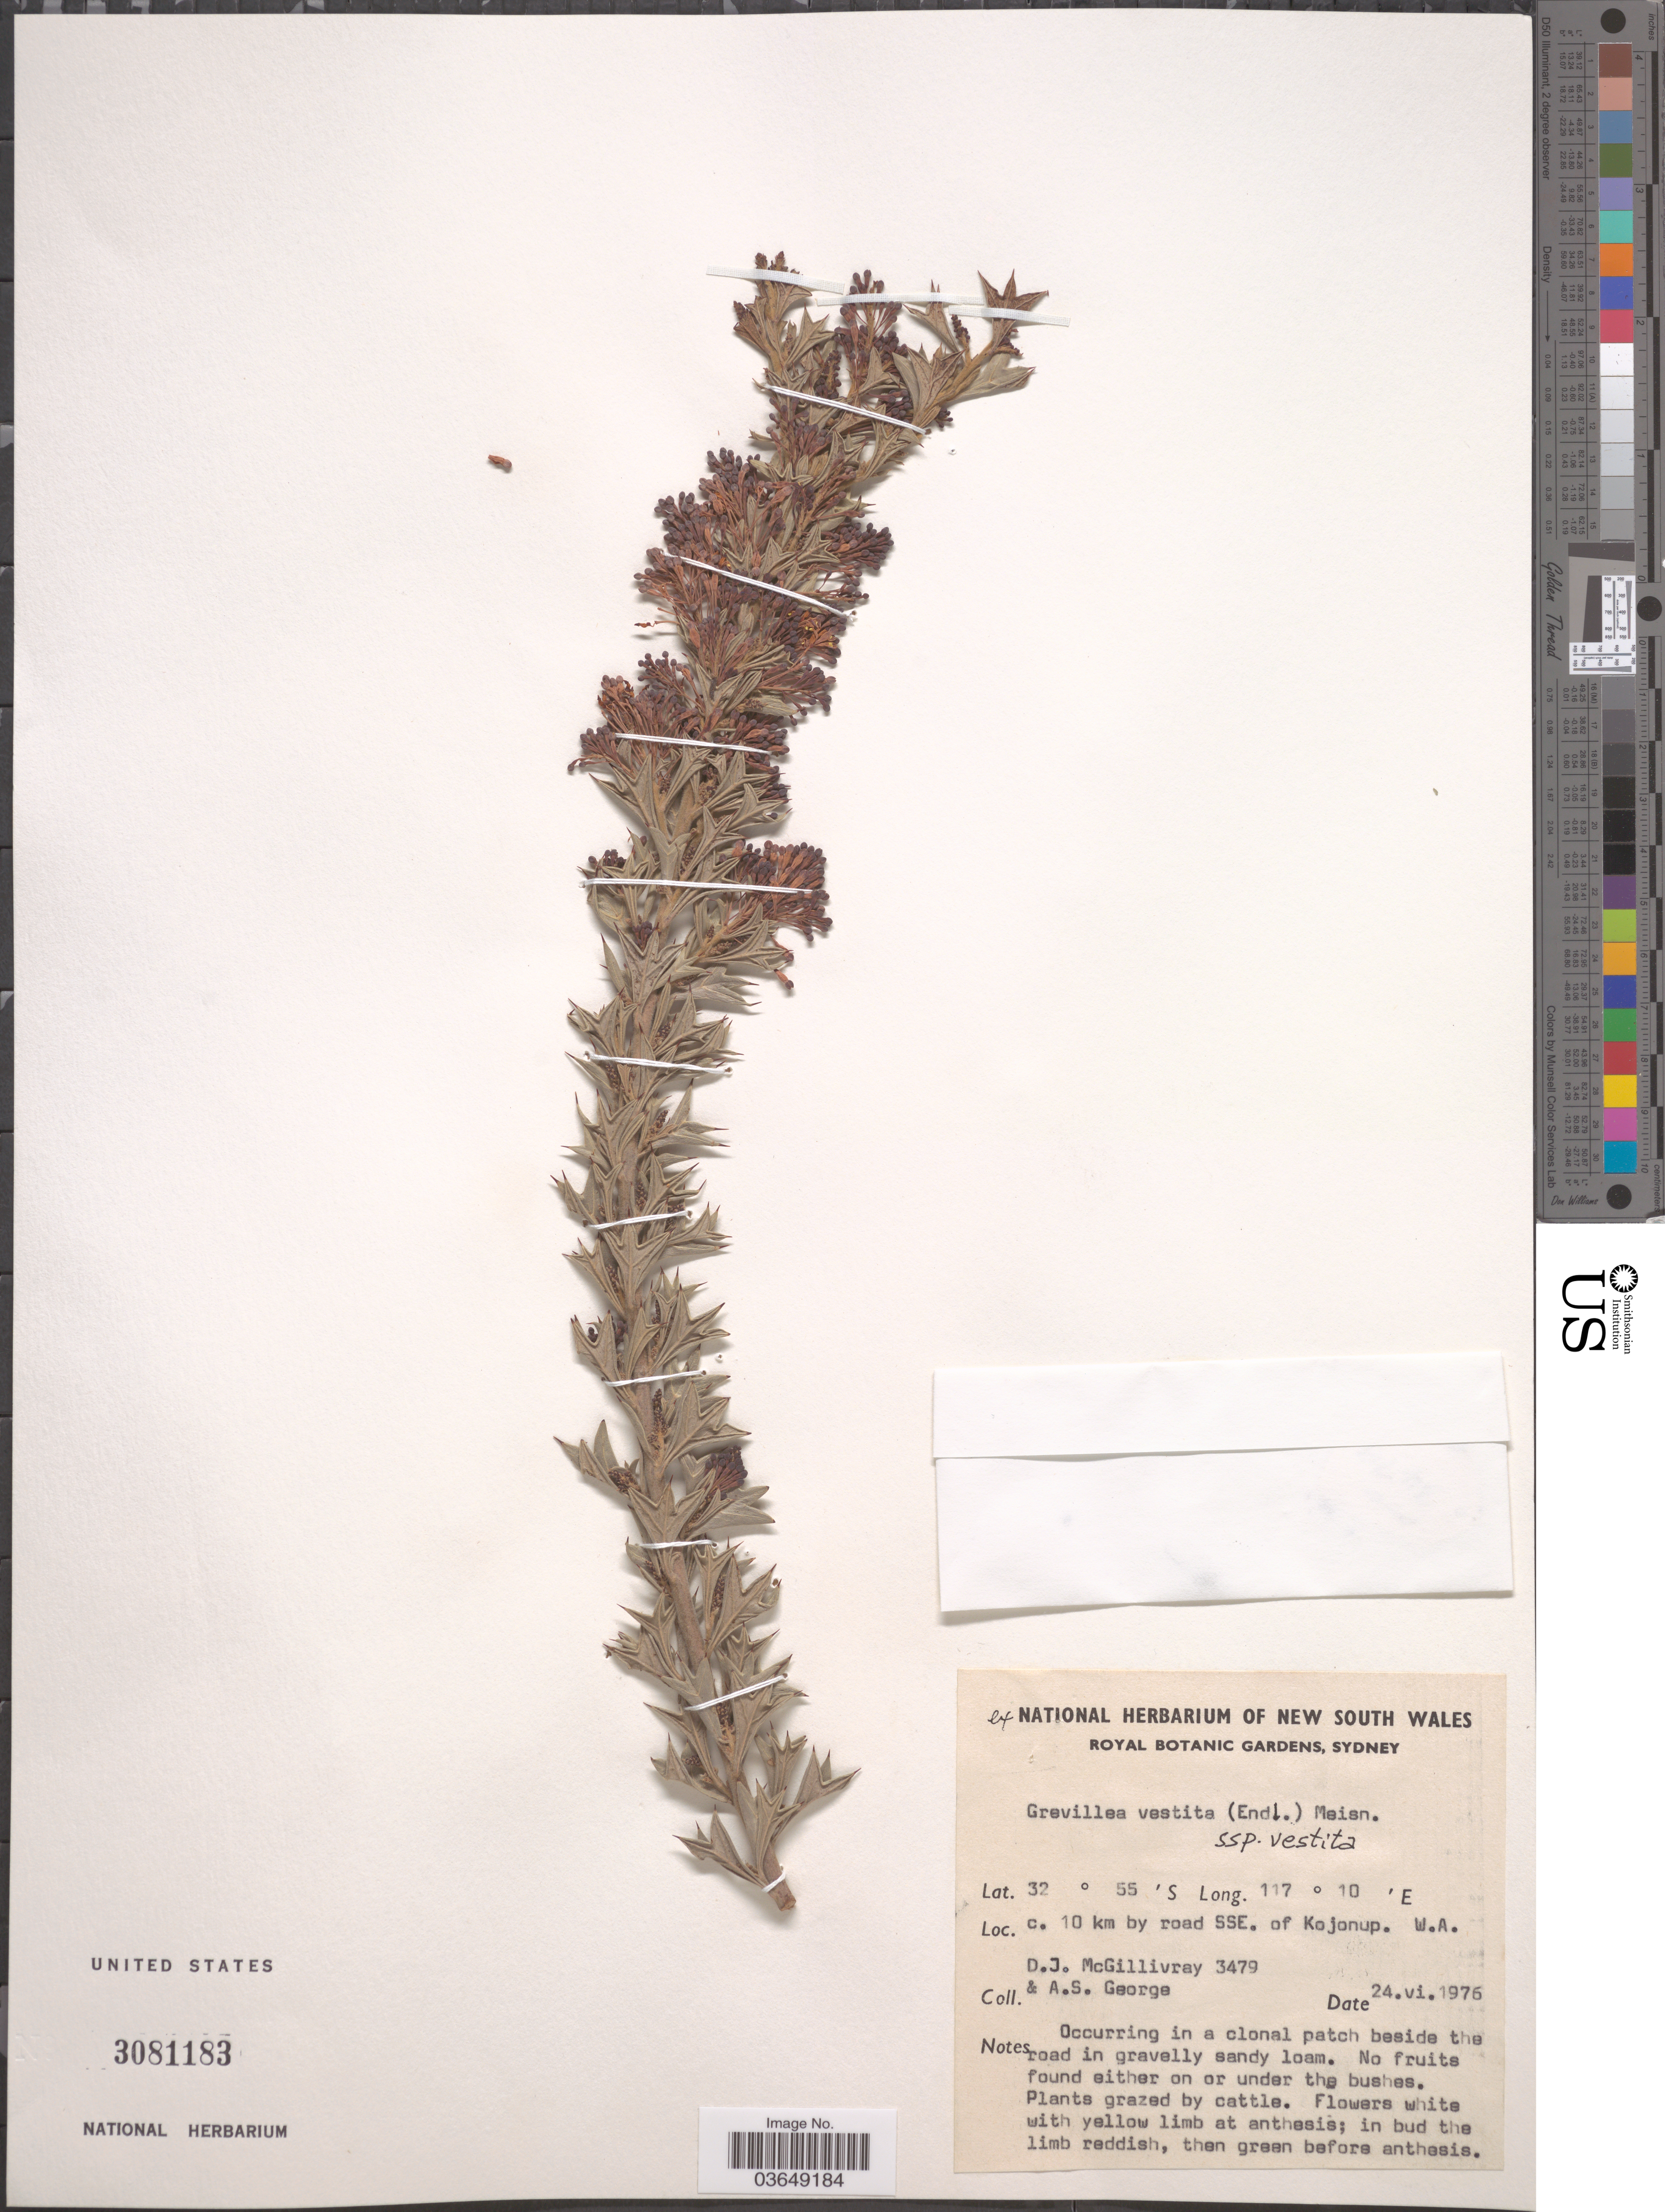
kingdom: Plantae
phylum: Tracheophyta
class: Magnoliopsida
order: Proteales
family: Proteaceae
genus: Grevillea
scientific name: Grevillea vestita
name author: (Endl.) Meisn.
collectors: D. J. McGillivray & A. S. George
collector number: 3479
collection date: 1976-06-24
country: Australia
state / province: Western Australia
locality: C. 10 km by road SSE. of Kojonup.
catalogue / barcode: US 3081183